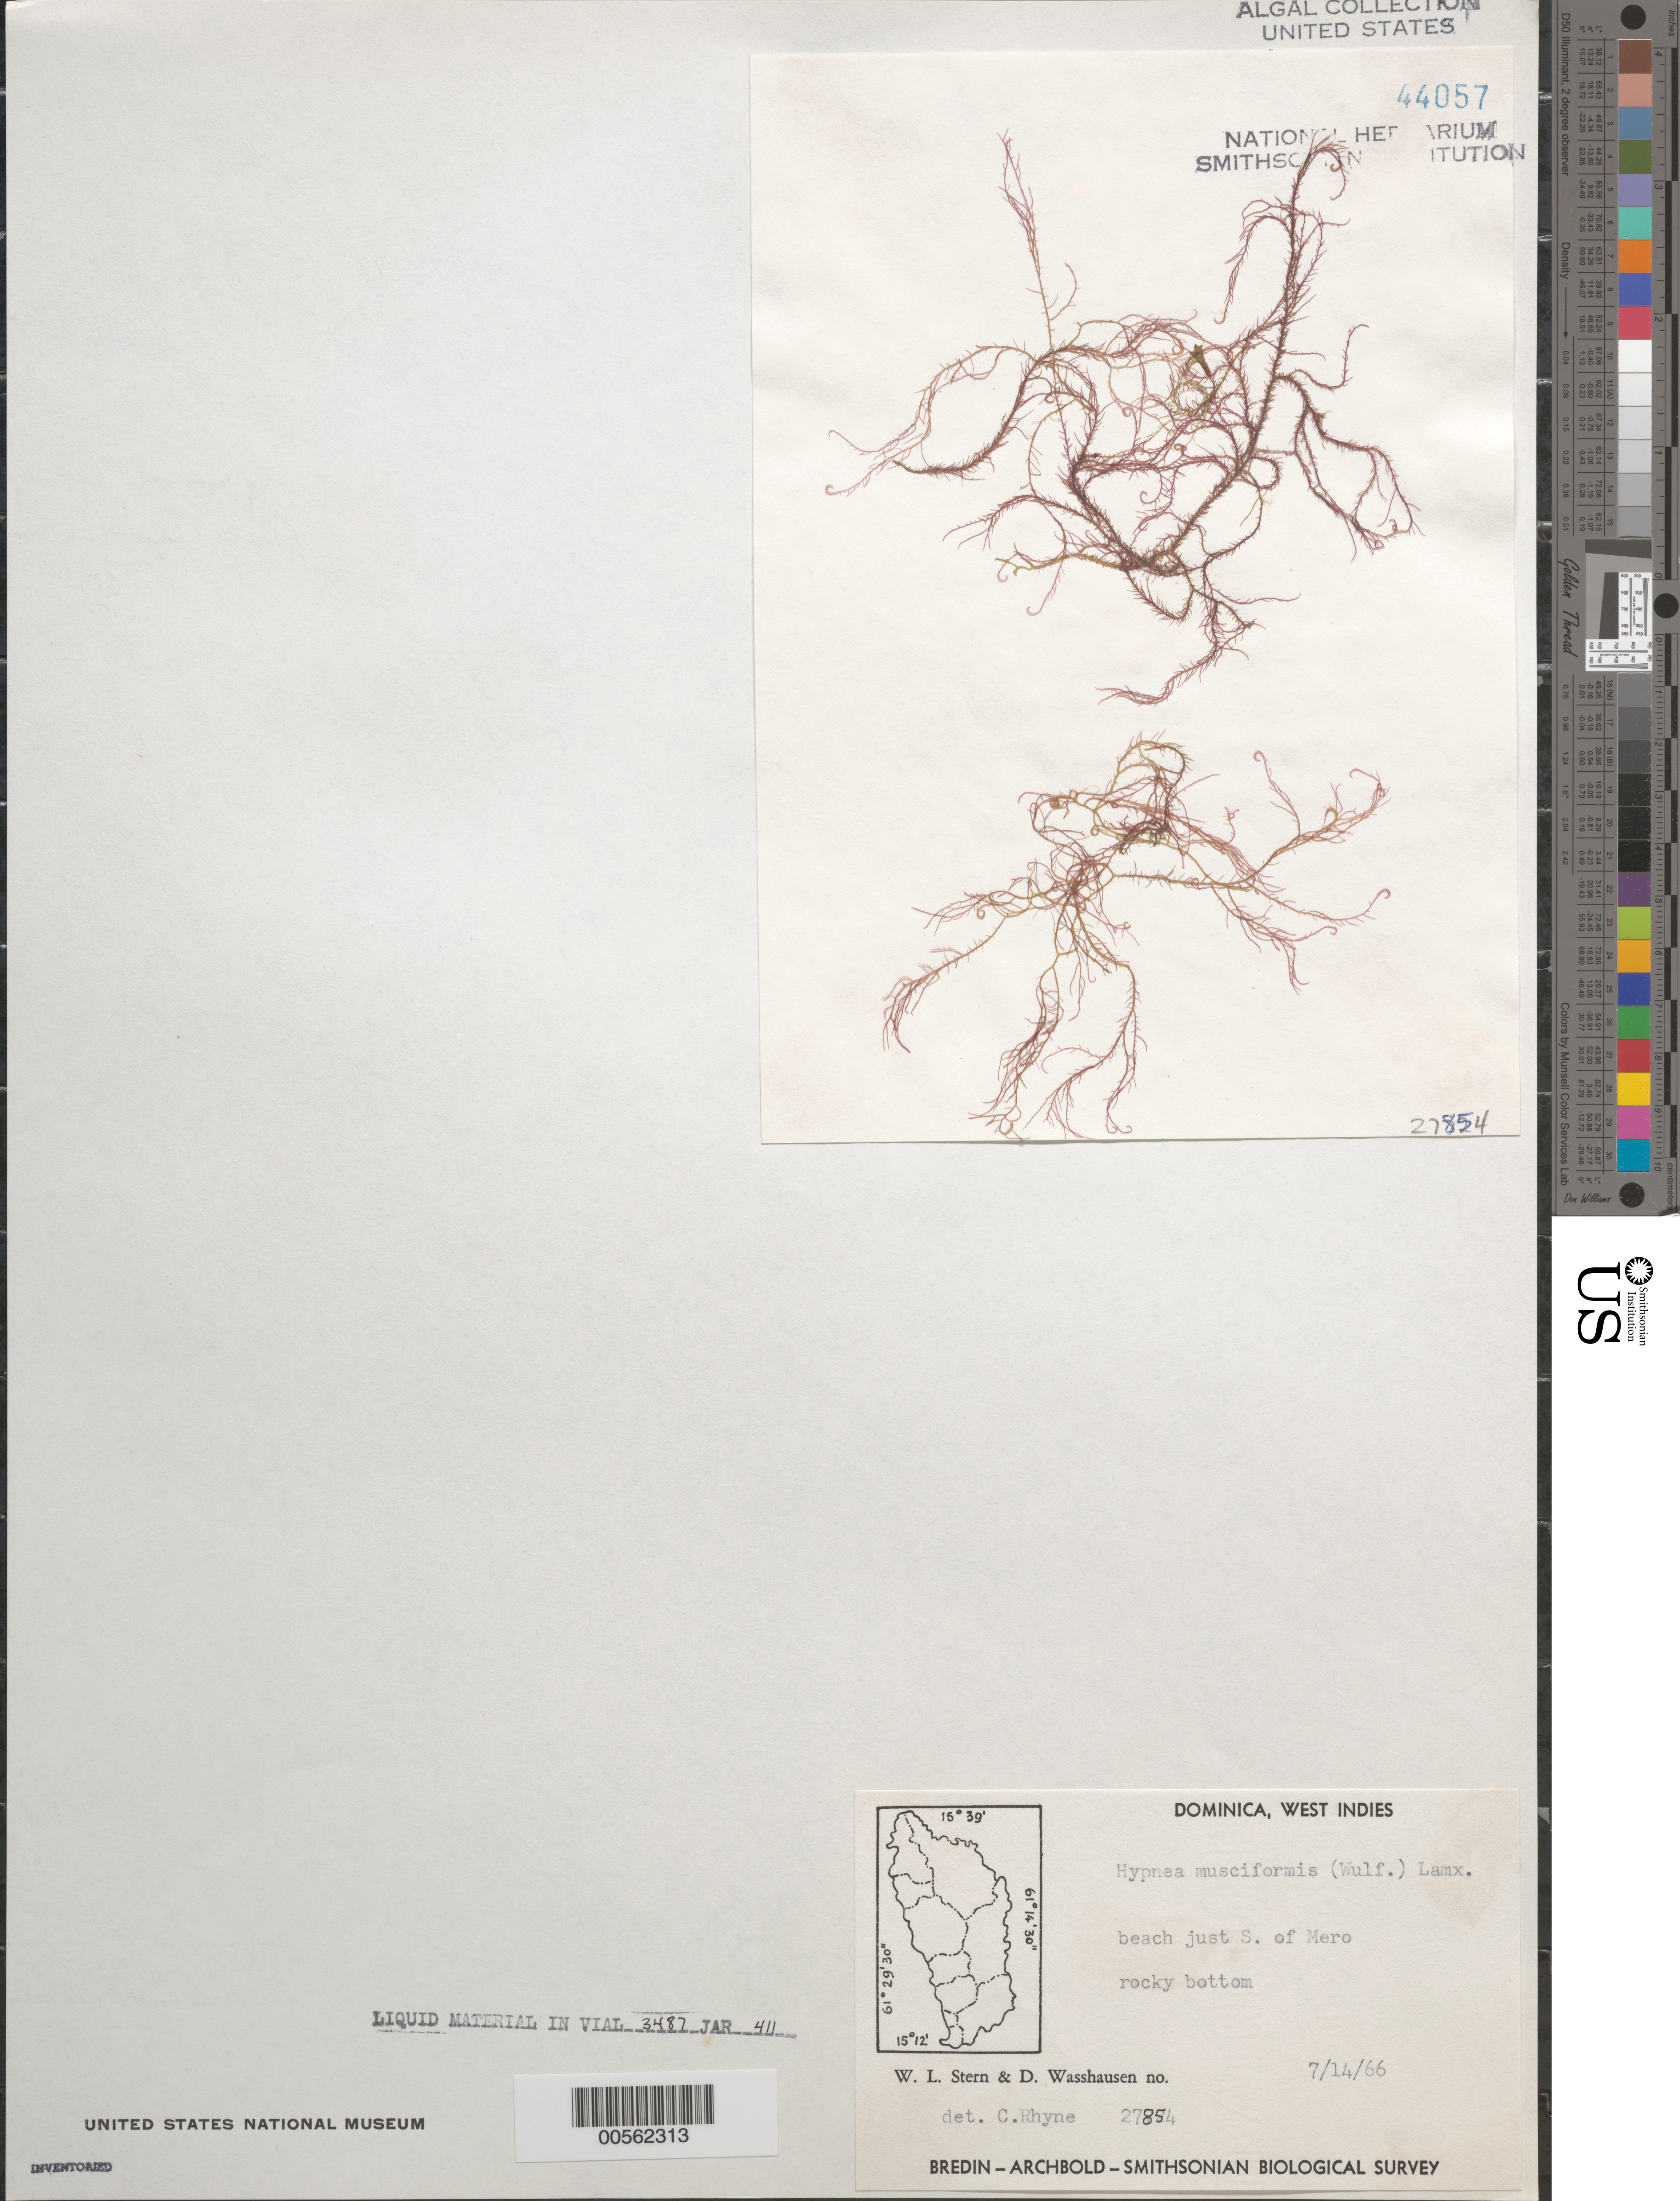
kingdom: Plantae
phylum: Rhodophyta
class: Florideophyceae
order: Gigartinales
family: Cystocloniaceae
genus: Hypnea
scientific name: Hypnea musciformis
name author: (Wulfen) J.V.Lamouroux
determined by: Rhyne, C. F.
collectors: W. L. Stern & D. C. Wasshausen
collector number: EYD 27854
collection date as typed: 14 Jul 1966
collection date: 1966-07-14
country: Dominica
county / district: St. Joseph's Parish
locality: Beach just south of Mero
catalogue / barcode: US 44057